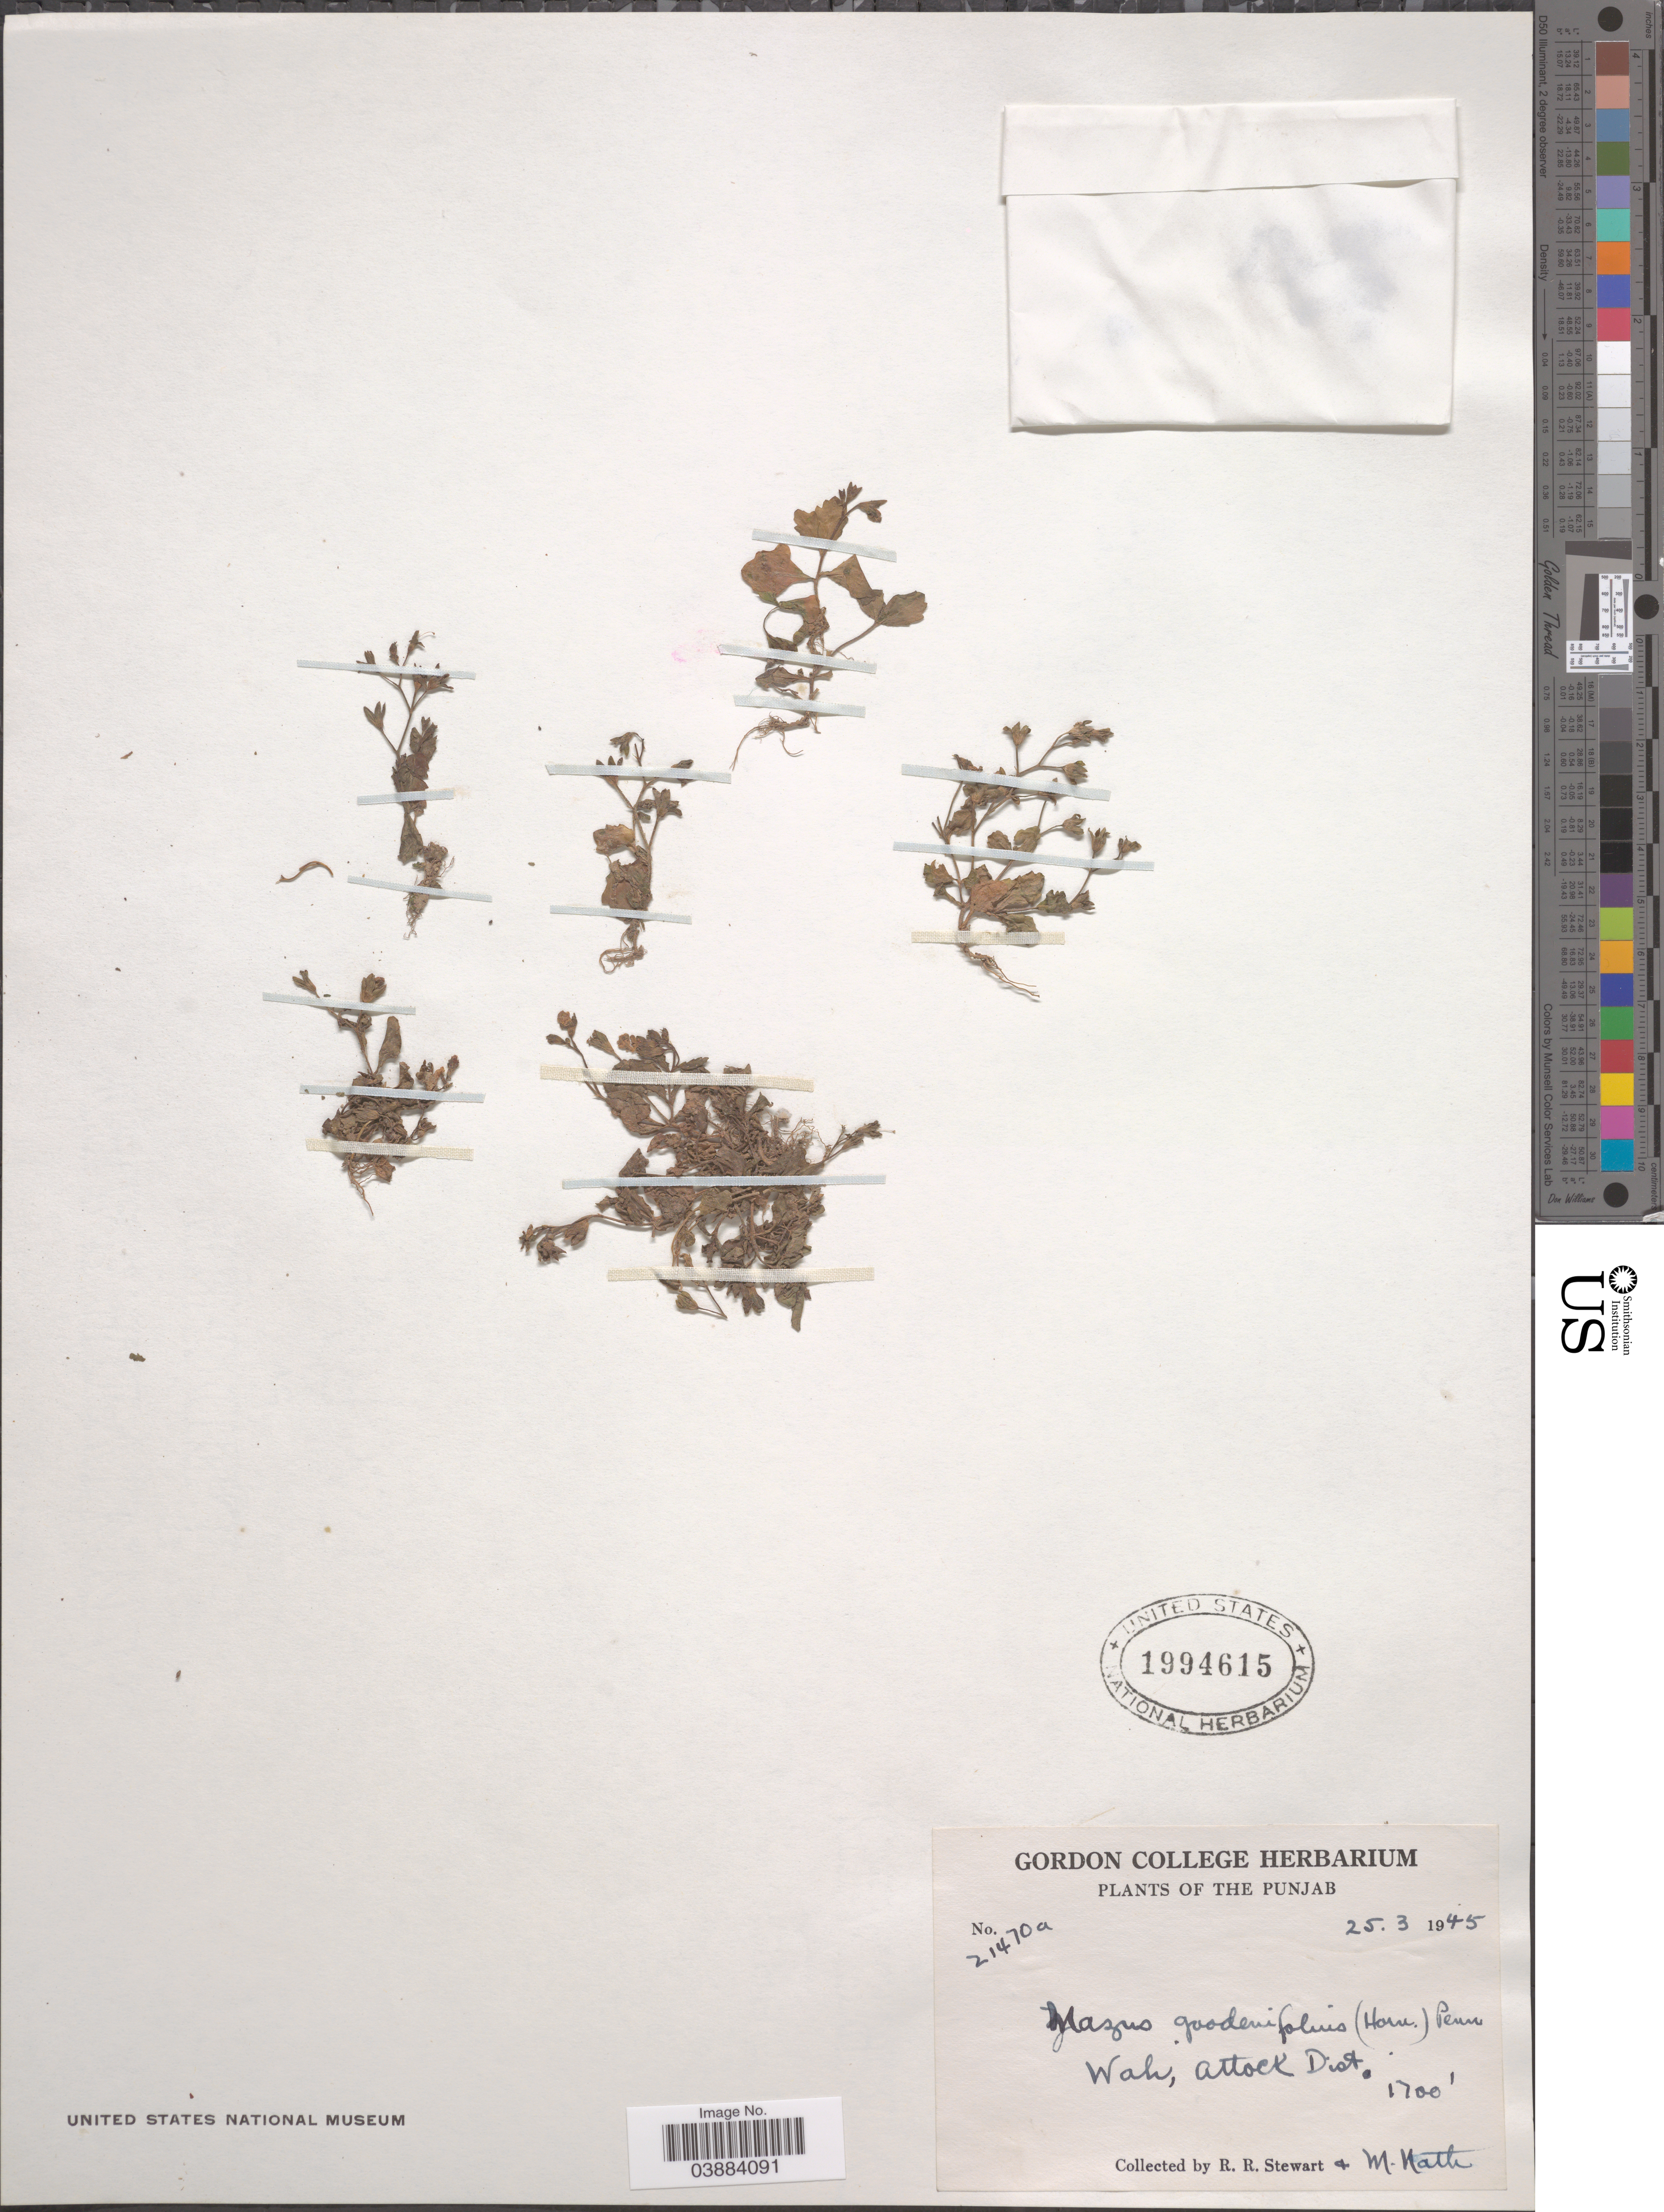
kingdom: Plantae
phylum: Tracheophyta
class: Magnoliopsida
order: Lamiales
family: Mazaceae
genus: Mazus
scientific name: Mazus goodenifolius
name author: (Hornem.) Pennell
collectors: R. Stewart & M. Nath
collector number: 21470a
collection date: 1945-03-25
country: India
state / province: Punjab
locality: Wah, Attock Dist.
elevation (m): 518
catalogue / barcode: US 1994615